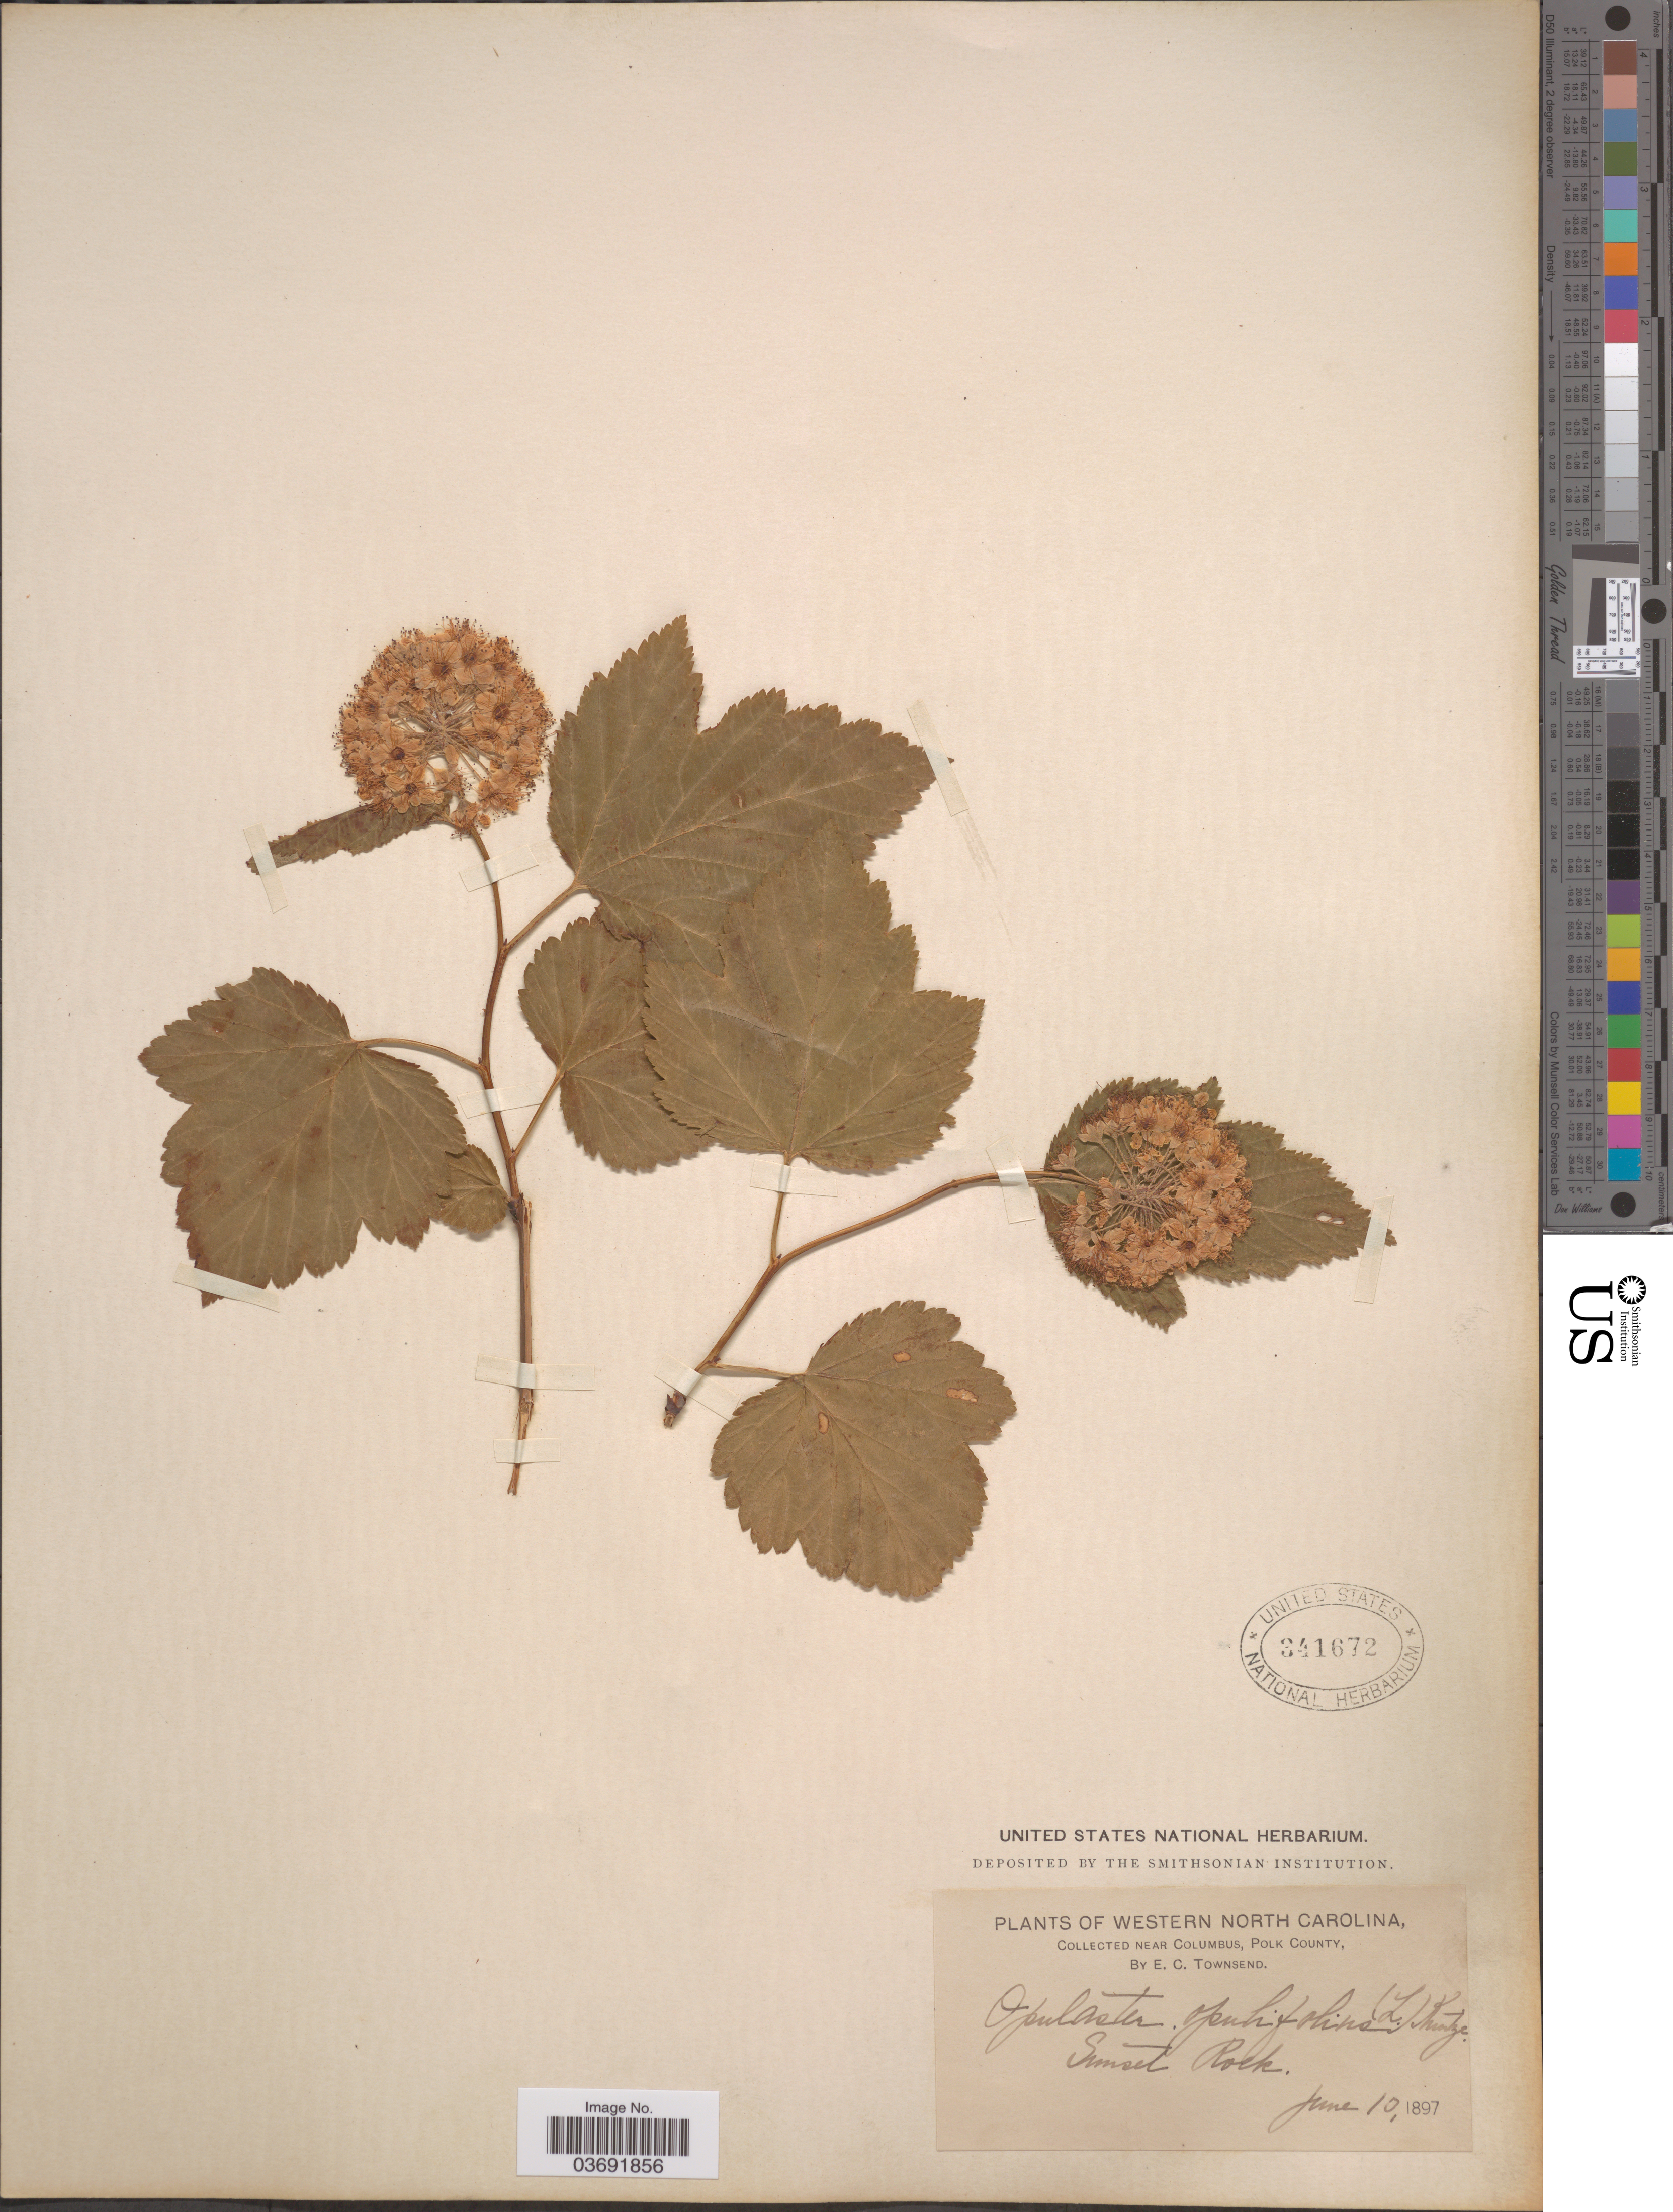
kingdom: Plantae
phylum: Tracheophyta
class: Magnoliopsida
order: Rosales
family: Rosaceae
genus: Physocarpus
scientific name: Physocarpus opulifolius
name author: (L.) Maxim.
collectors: E. C. Townsend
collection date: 1897-06-10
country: United States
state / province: North Carolina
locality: Western North Carolina. Near Columbus, Polk County. Sunset Rock.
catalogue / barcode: US 341672